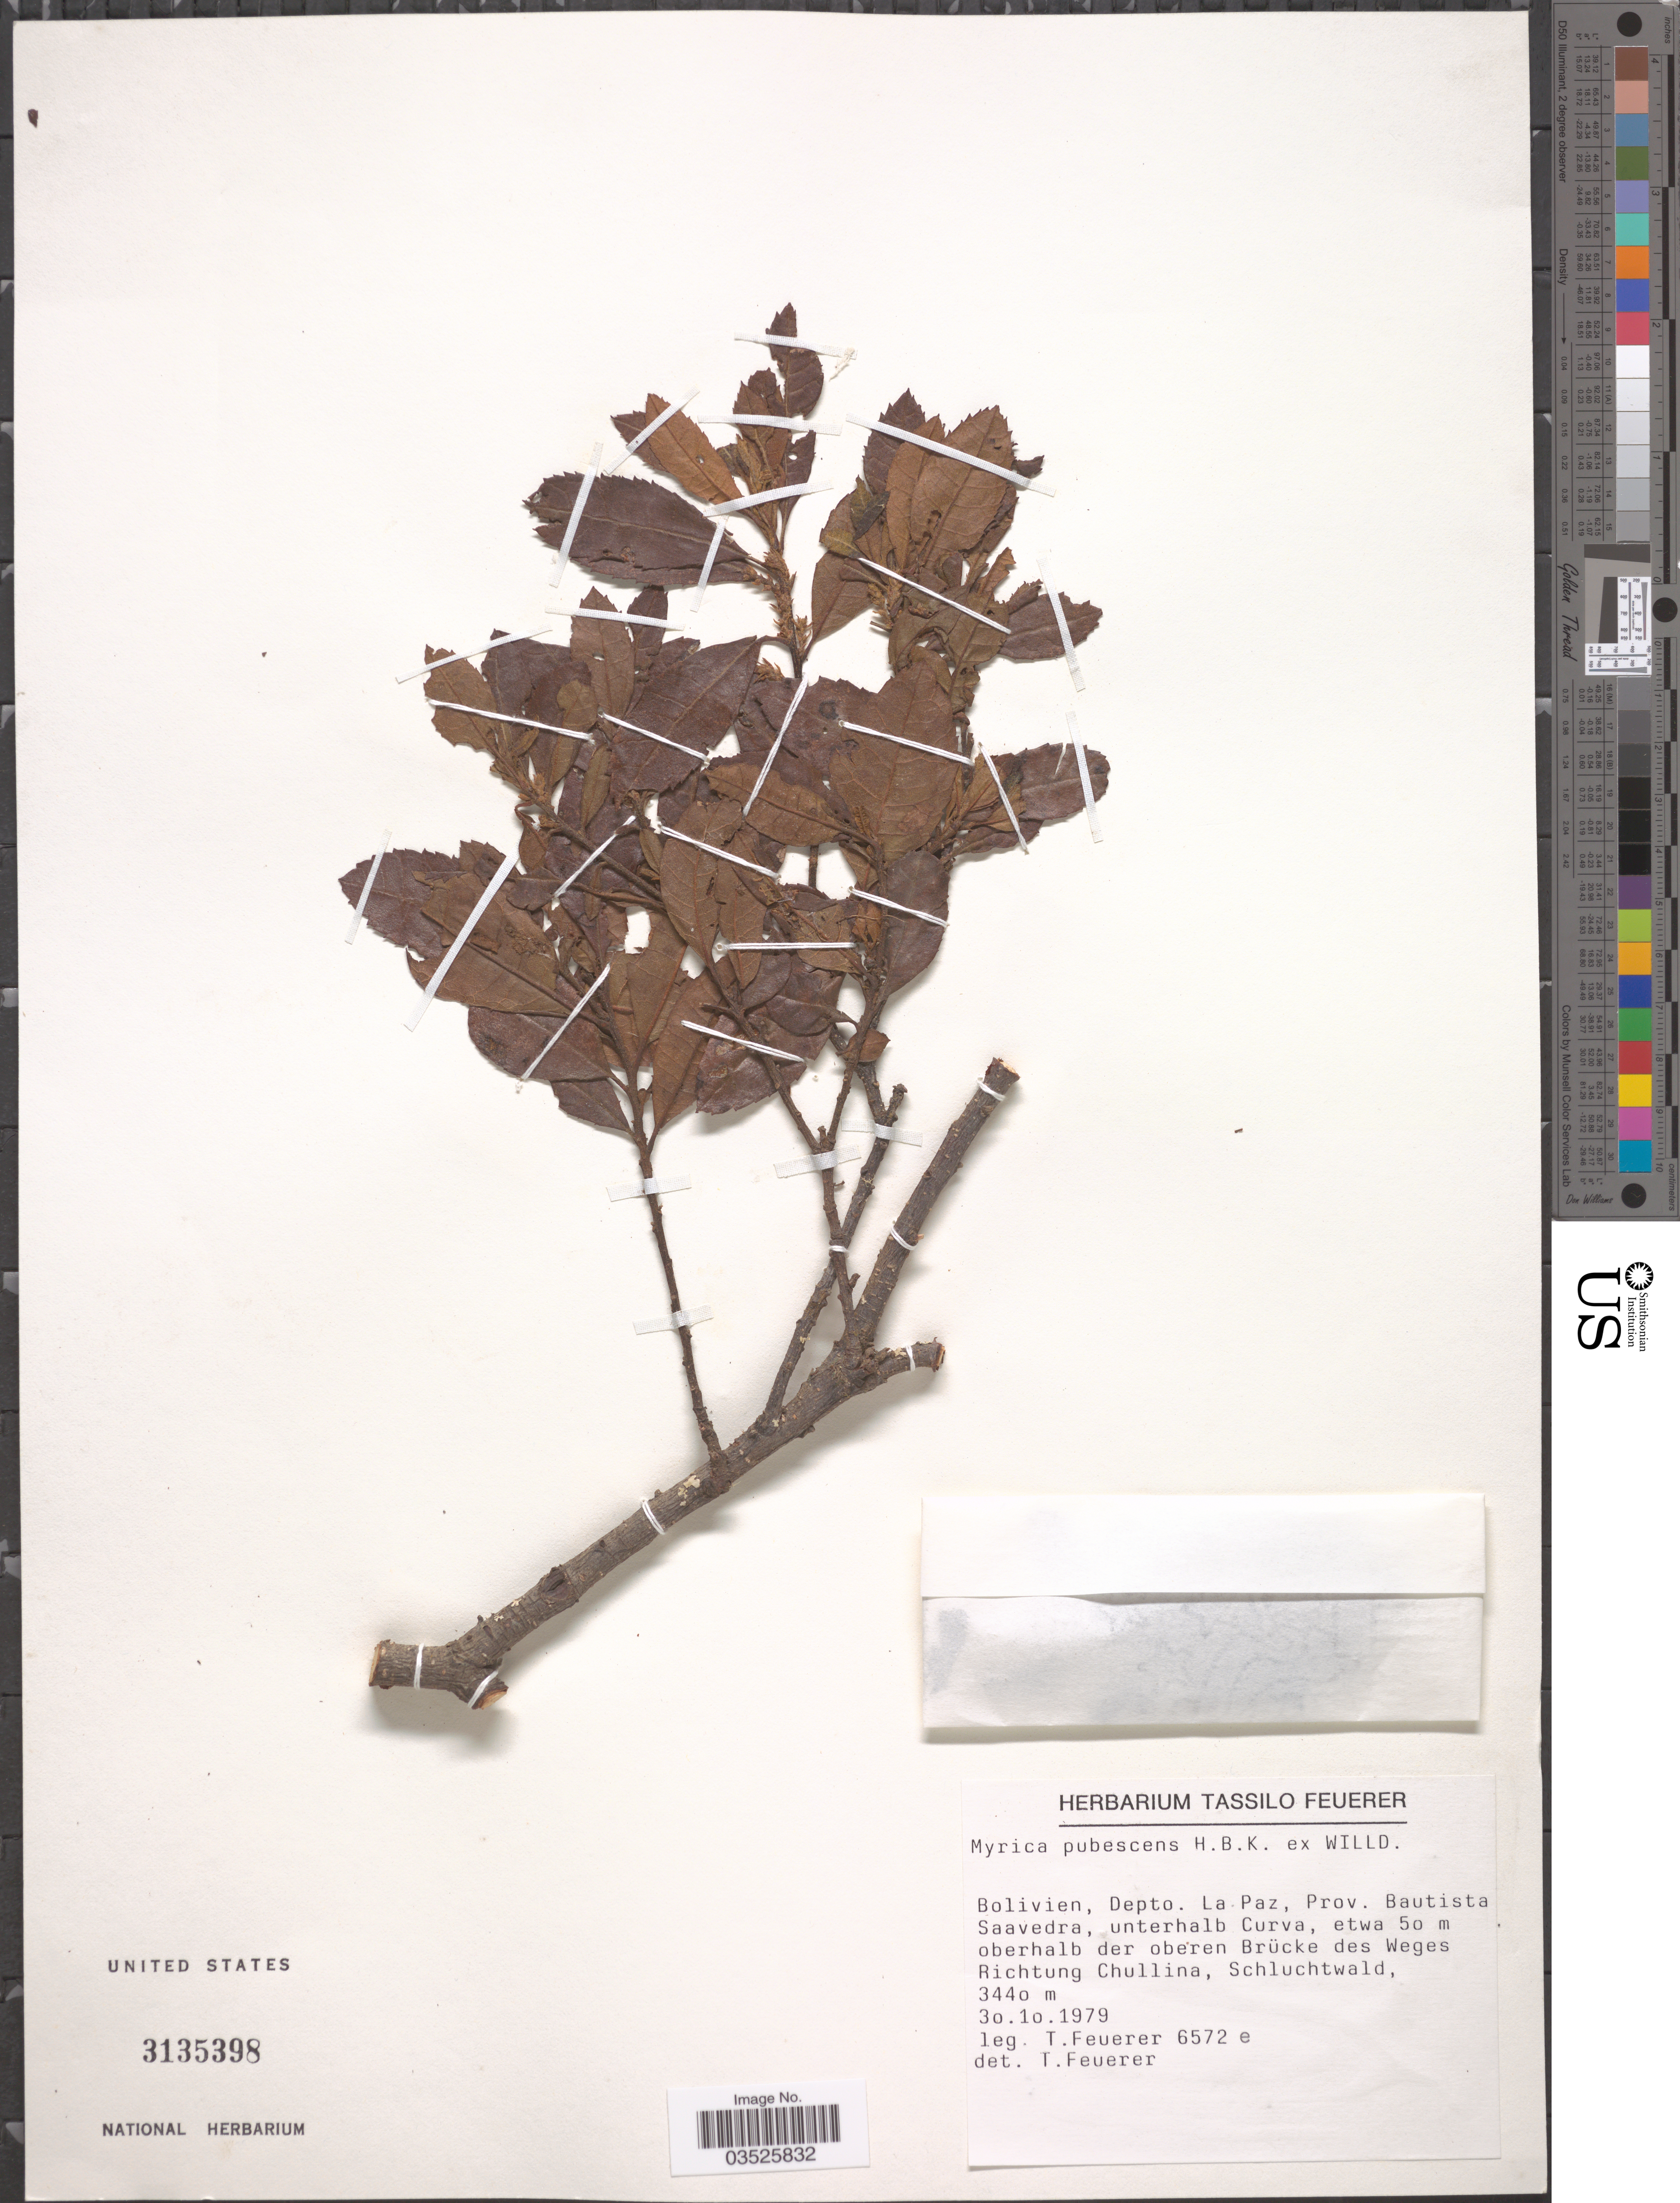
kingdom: Plantae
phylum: Tracheophyta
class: Magnoliopsida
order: Fagales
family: Myricaceae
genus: Morella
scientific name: Morella pubescens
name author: (Humb. & Bonpl. ex Willd.) Wilbur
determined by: Strong, M. T., (US), Smithsonian Institution - National Museum of Natural History (UNITED STATES)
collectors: T. Feuerer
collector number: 6572e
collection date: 1979-10-30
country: Bolivia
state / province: La Paz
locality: Depto. La Paz, Prov. Bautista Saavedra, Unterhalb Curva.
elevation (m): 50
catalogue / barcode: US 3135398